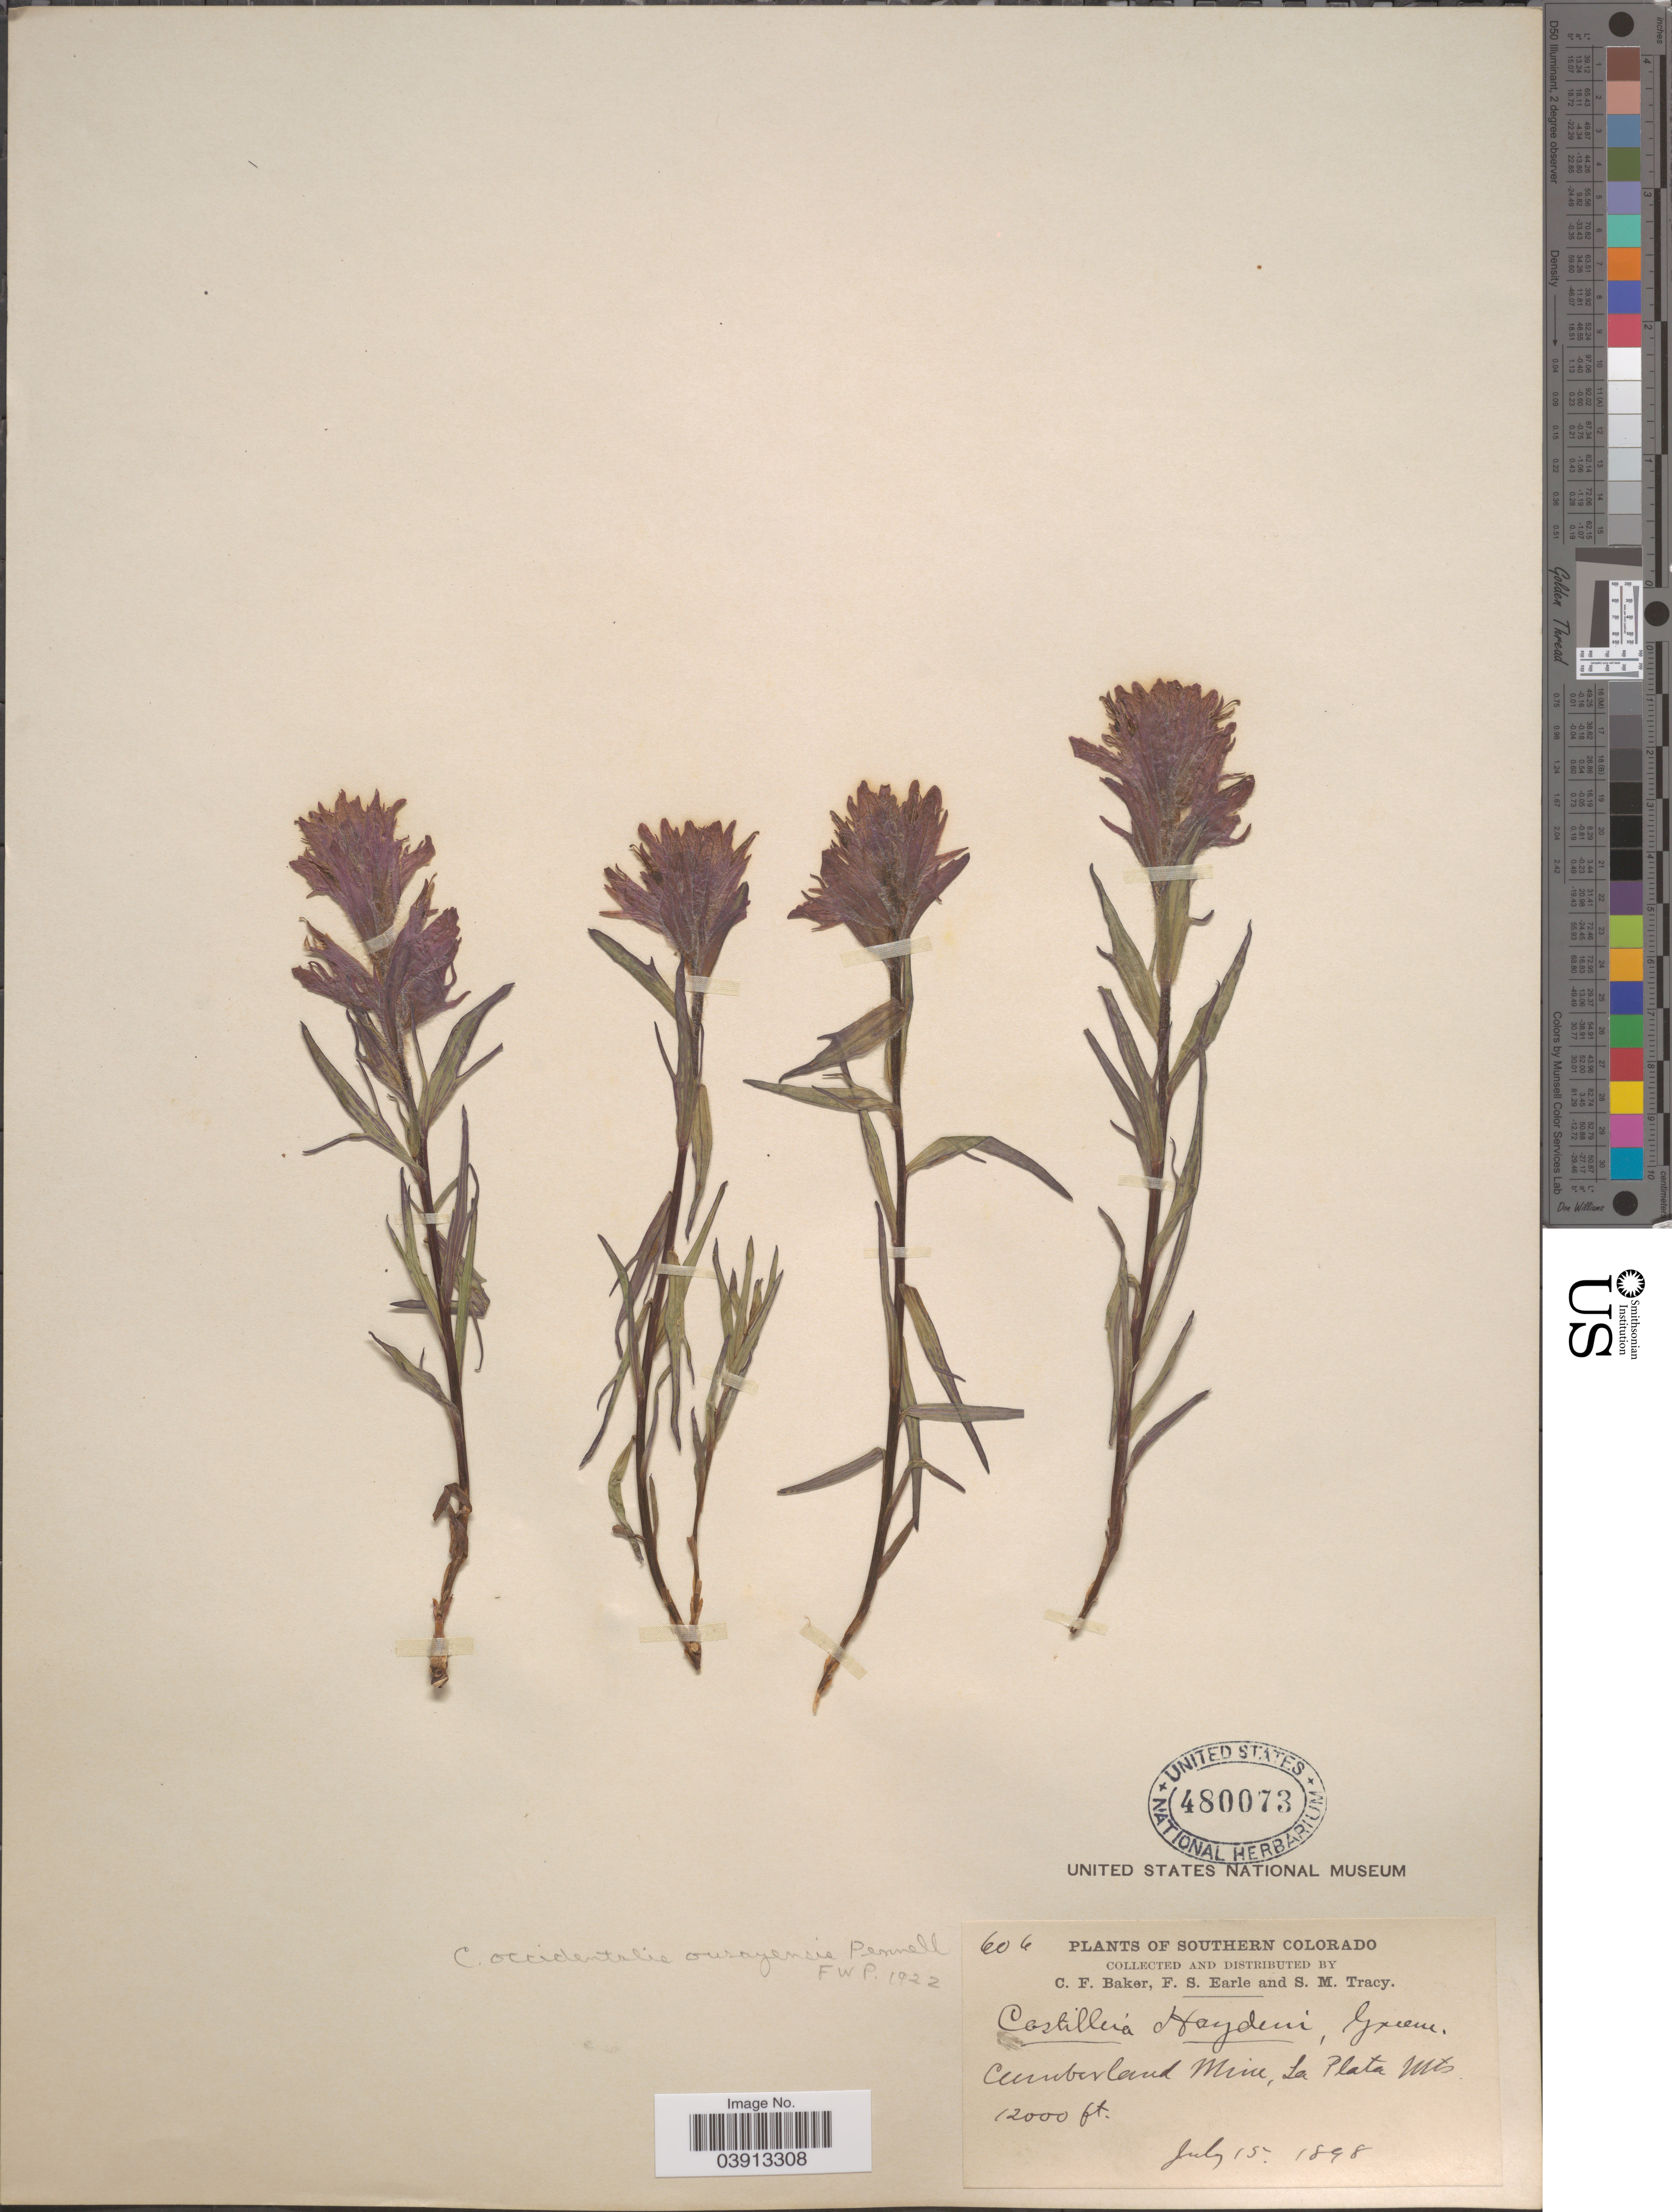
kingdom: Plantae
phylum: Tracheophyta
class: Magnoliopsida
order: Lamiales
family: Orobanchaceae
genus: Castilleja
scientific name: Castilleja occidentalis var. ourayensis Pennell comb. nov. ined.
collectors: C. F. Baker, F. S. Earle & S. M. Tracy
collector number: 606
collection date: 1898-07-15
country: United States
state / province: Colorado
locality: Southern Colorado. Cumberland Mine, La Plata Mts.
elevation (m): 3658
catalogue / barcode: US 480073